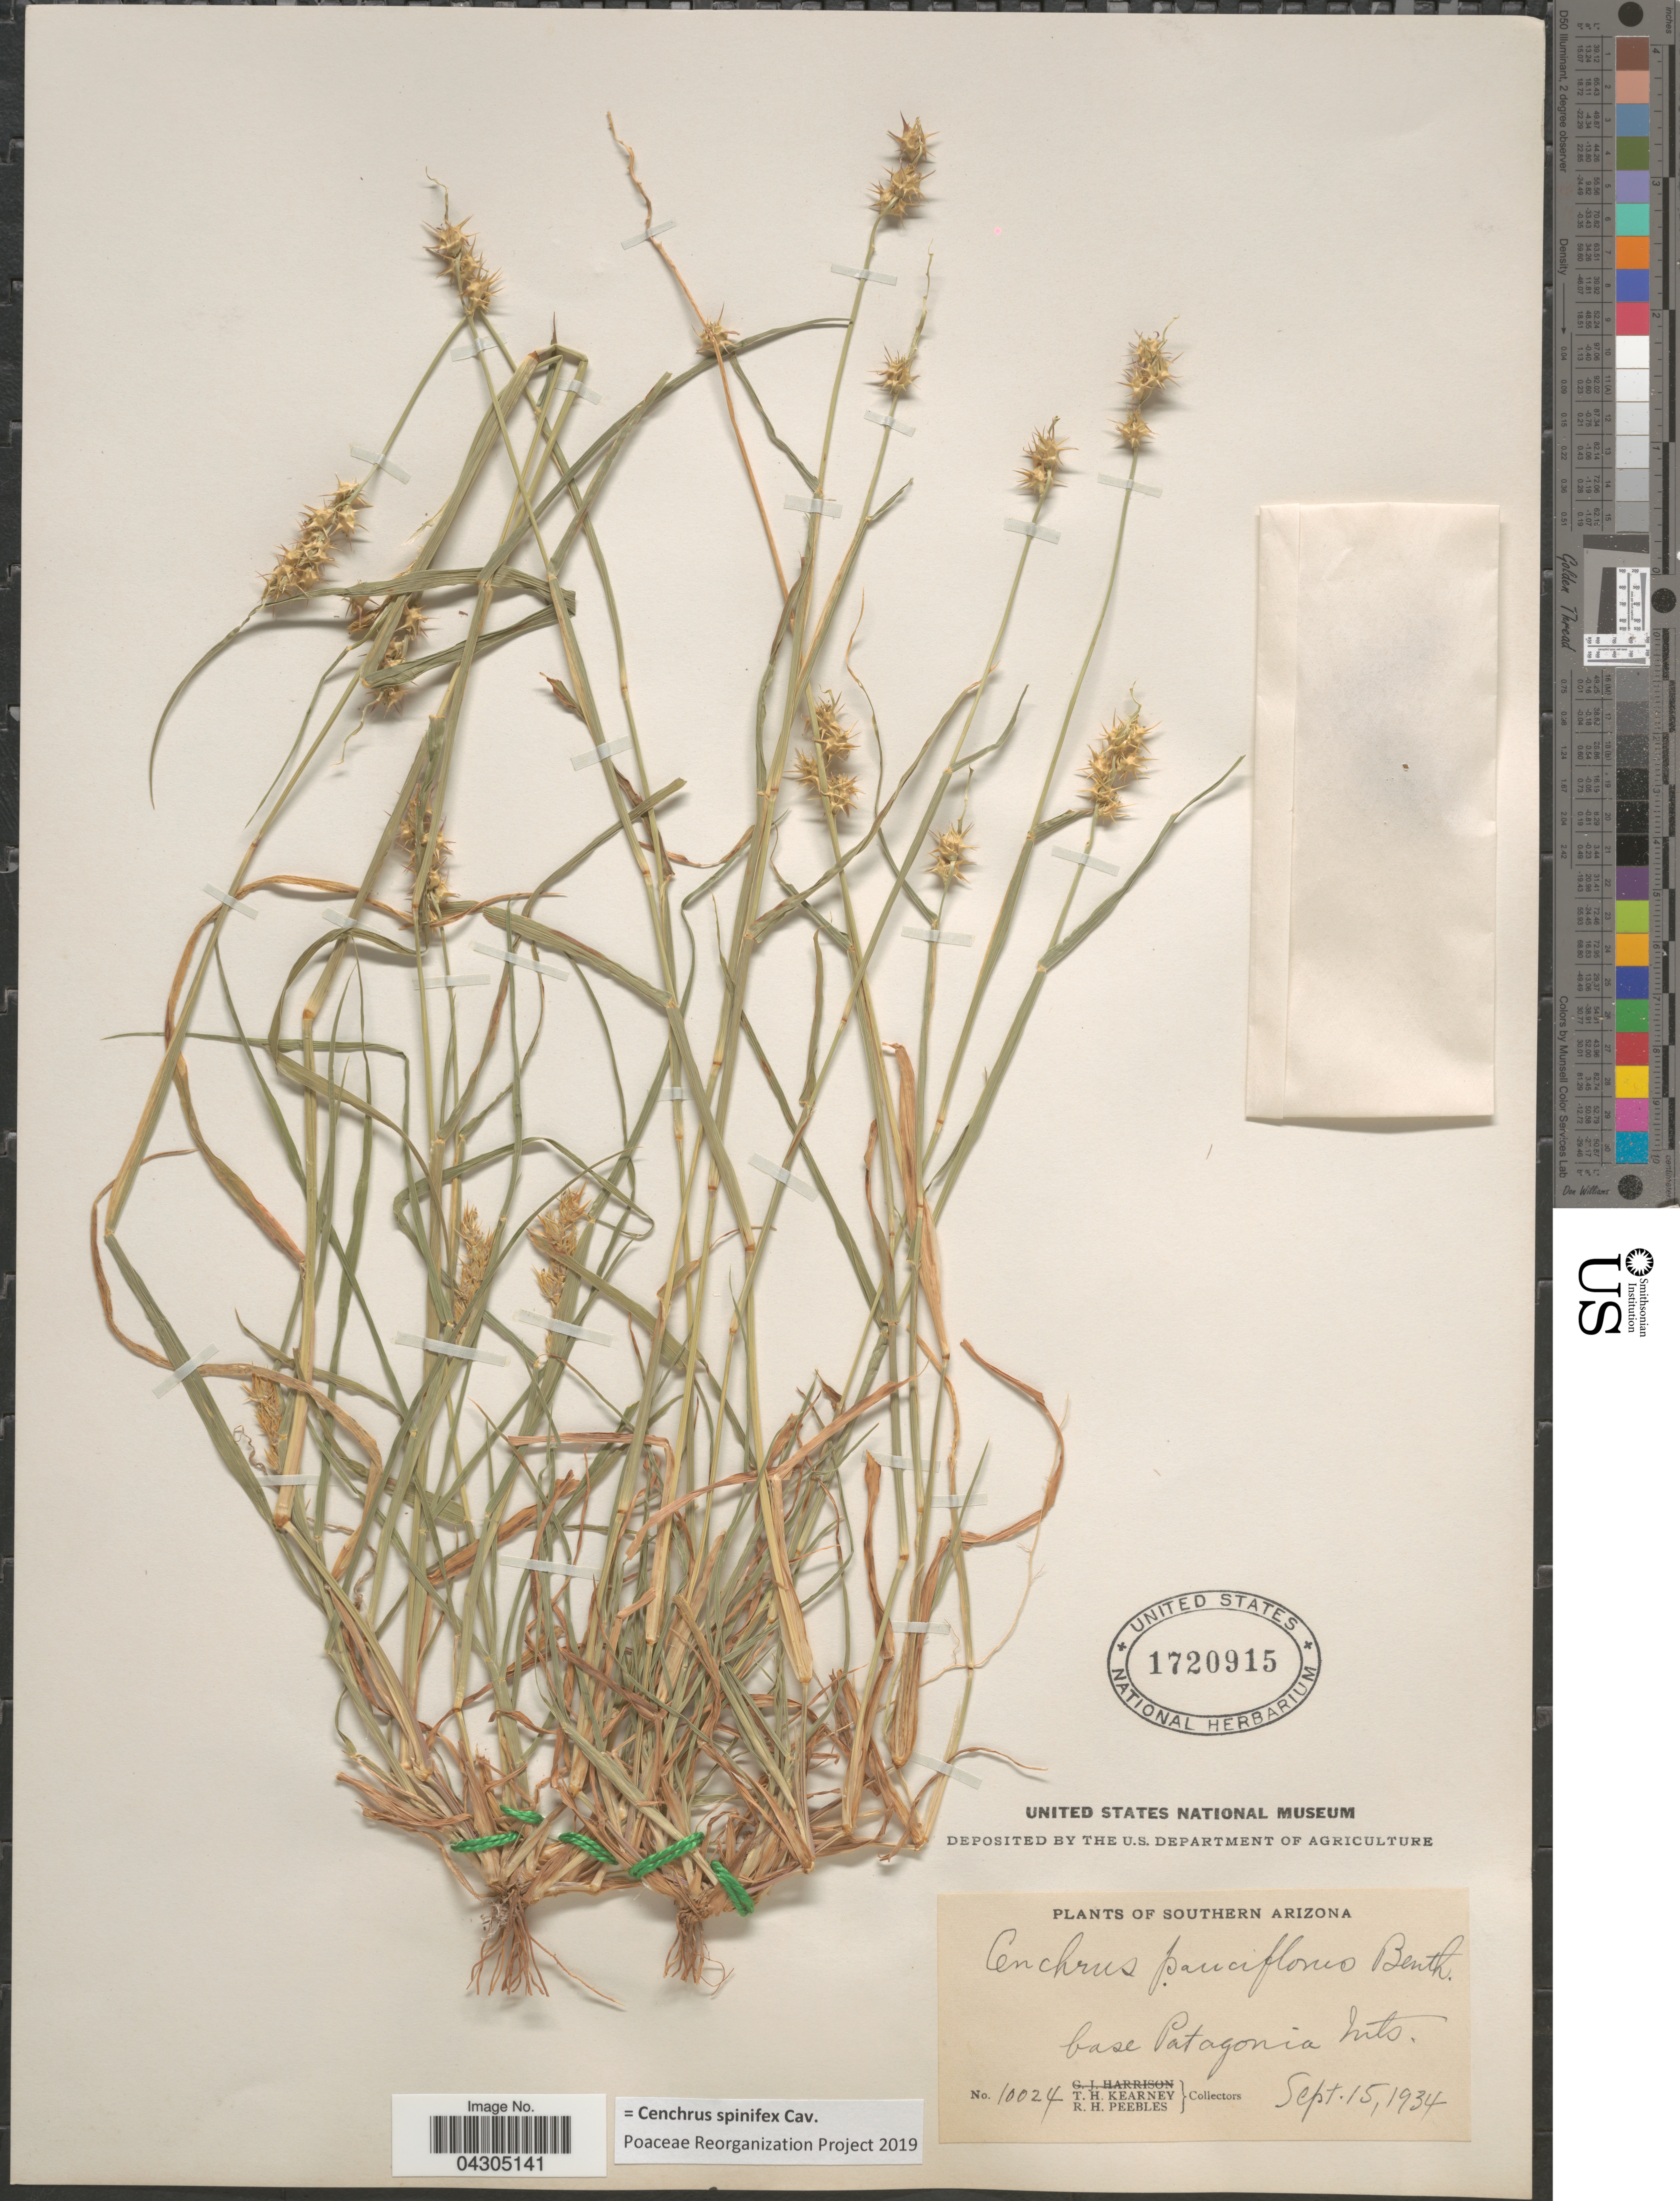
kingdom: Plantae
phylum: Tracheophyta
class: Liliopsida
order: Poales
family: Poaceae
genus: Cenchrus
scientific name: Cenchrus spinifex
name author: Cav.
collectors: T. H. Kearney & R. H. Peebles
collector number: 10024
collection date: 1934-09-15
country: United States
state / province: Arizona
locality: Southern Arizona. Base Patogonia Mts.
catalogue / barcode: US 1720915